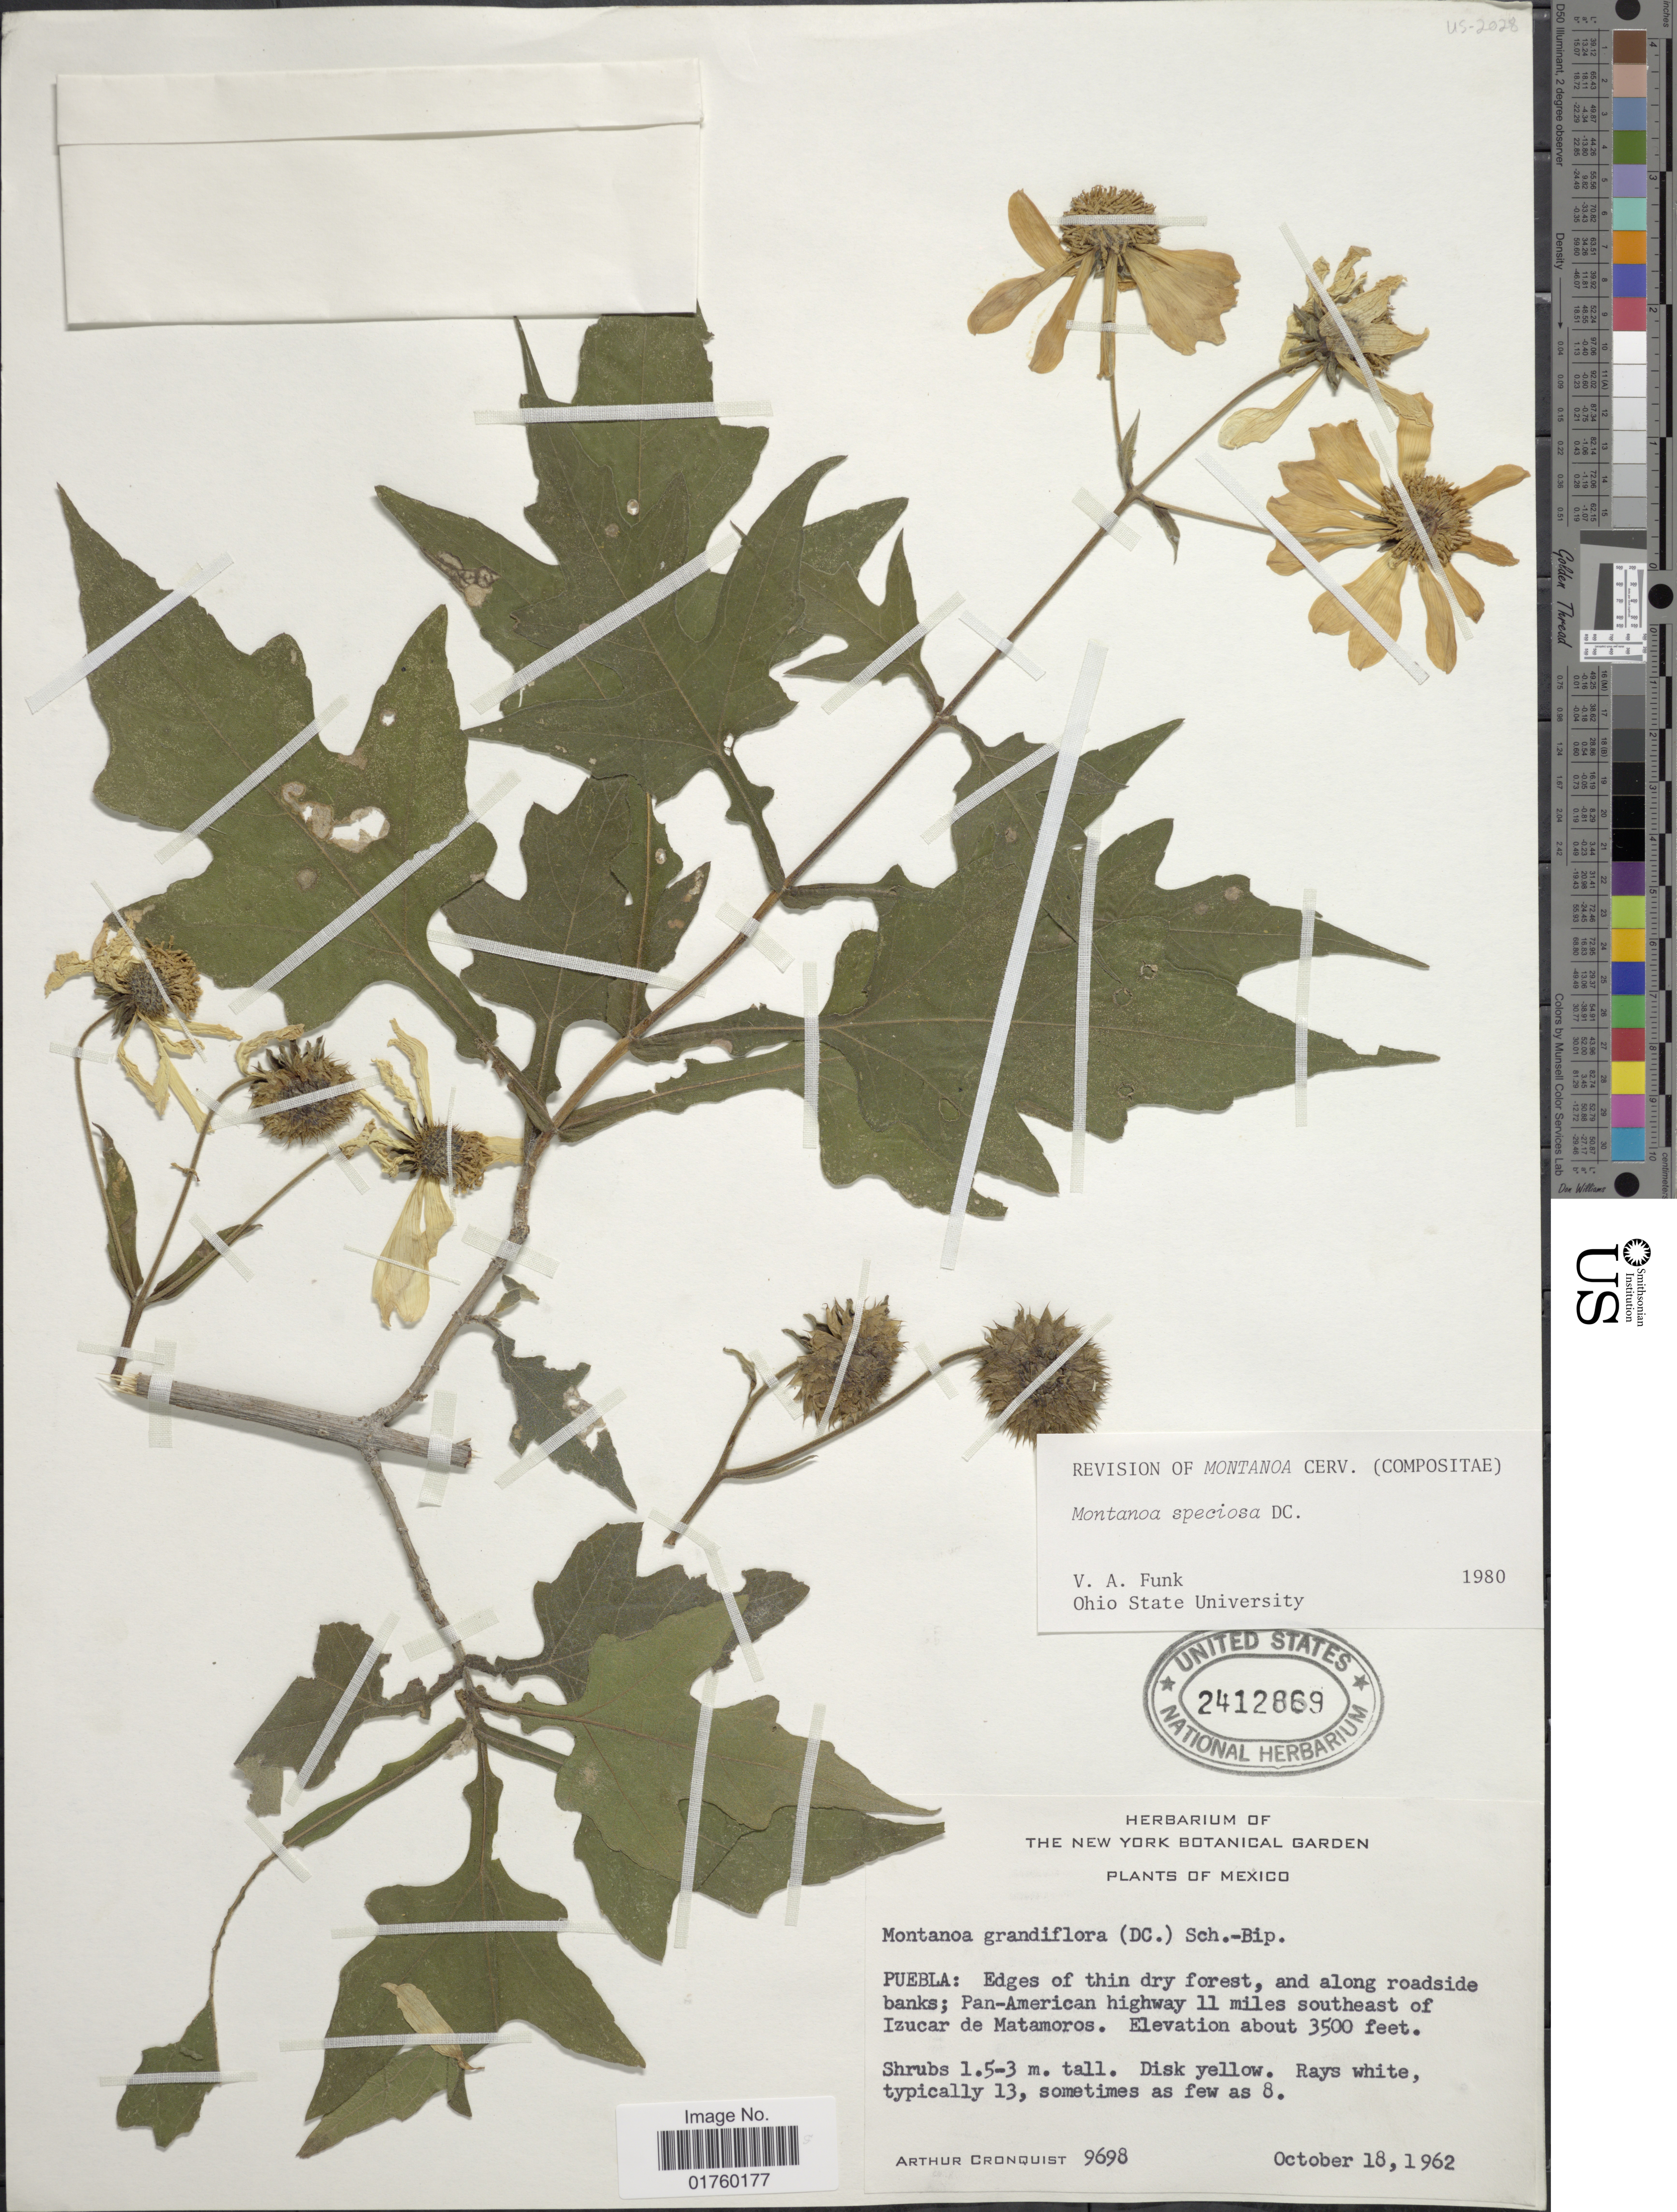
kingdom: Plantae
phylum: Tracheophyta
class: Magnoliopsida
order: Asterales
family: Asteraceae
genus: Montanoa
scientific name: Montanoa speciosa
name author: (DC.) Sch. Bip. ex K. Koch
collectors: A. J. Cronquist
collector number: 9698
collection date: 1962-10-18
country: Mexico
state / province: Puebla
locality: Edges of thin dry forest, and along roadside banks; Pan-American highway 11 miles southeast of Izucar de Matamoros.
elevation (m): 1067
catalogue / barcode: US 2412869